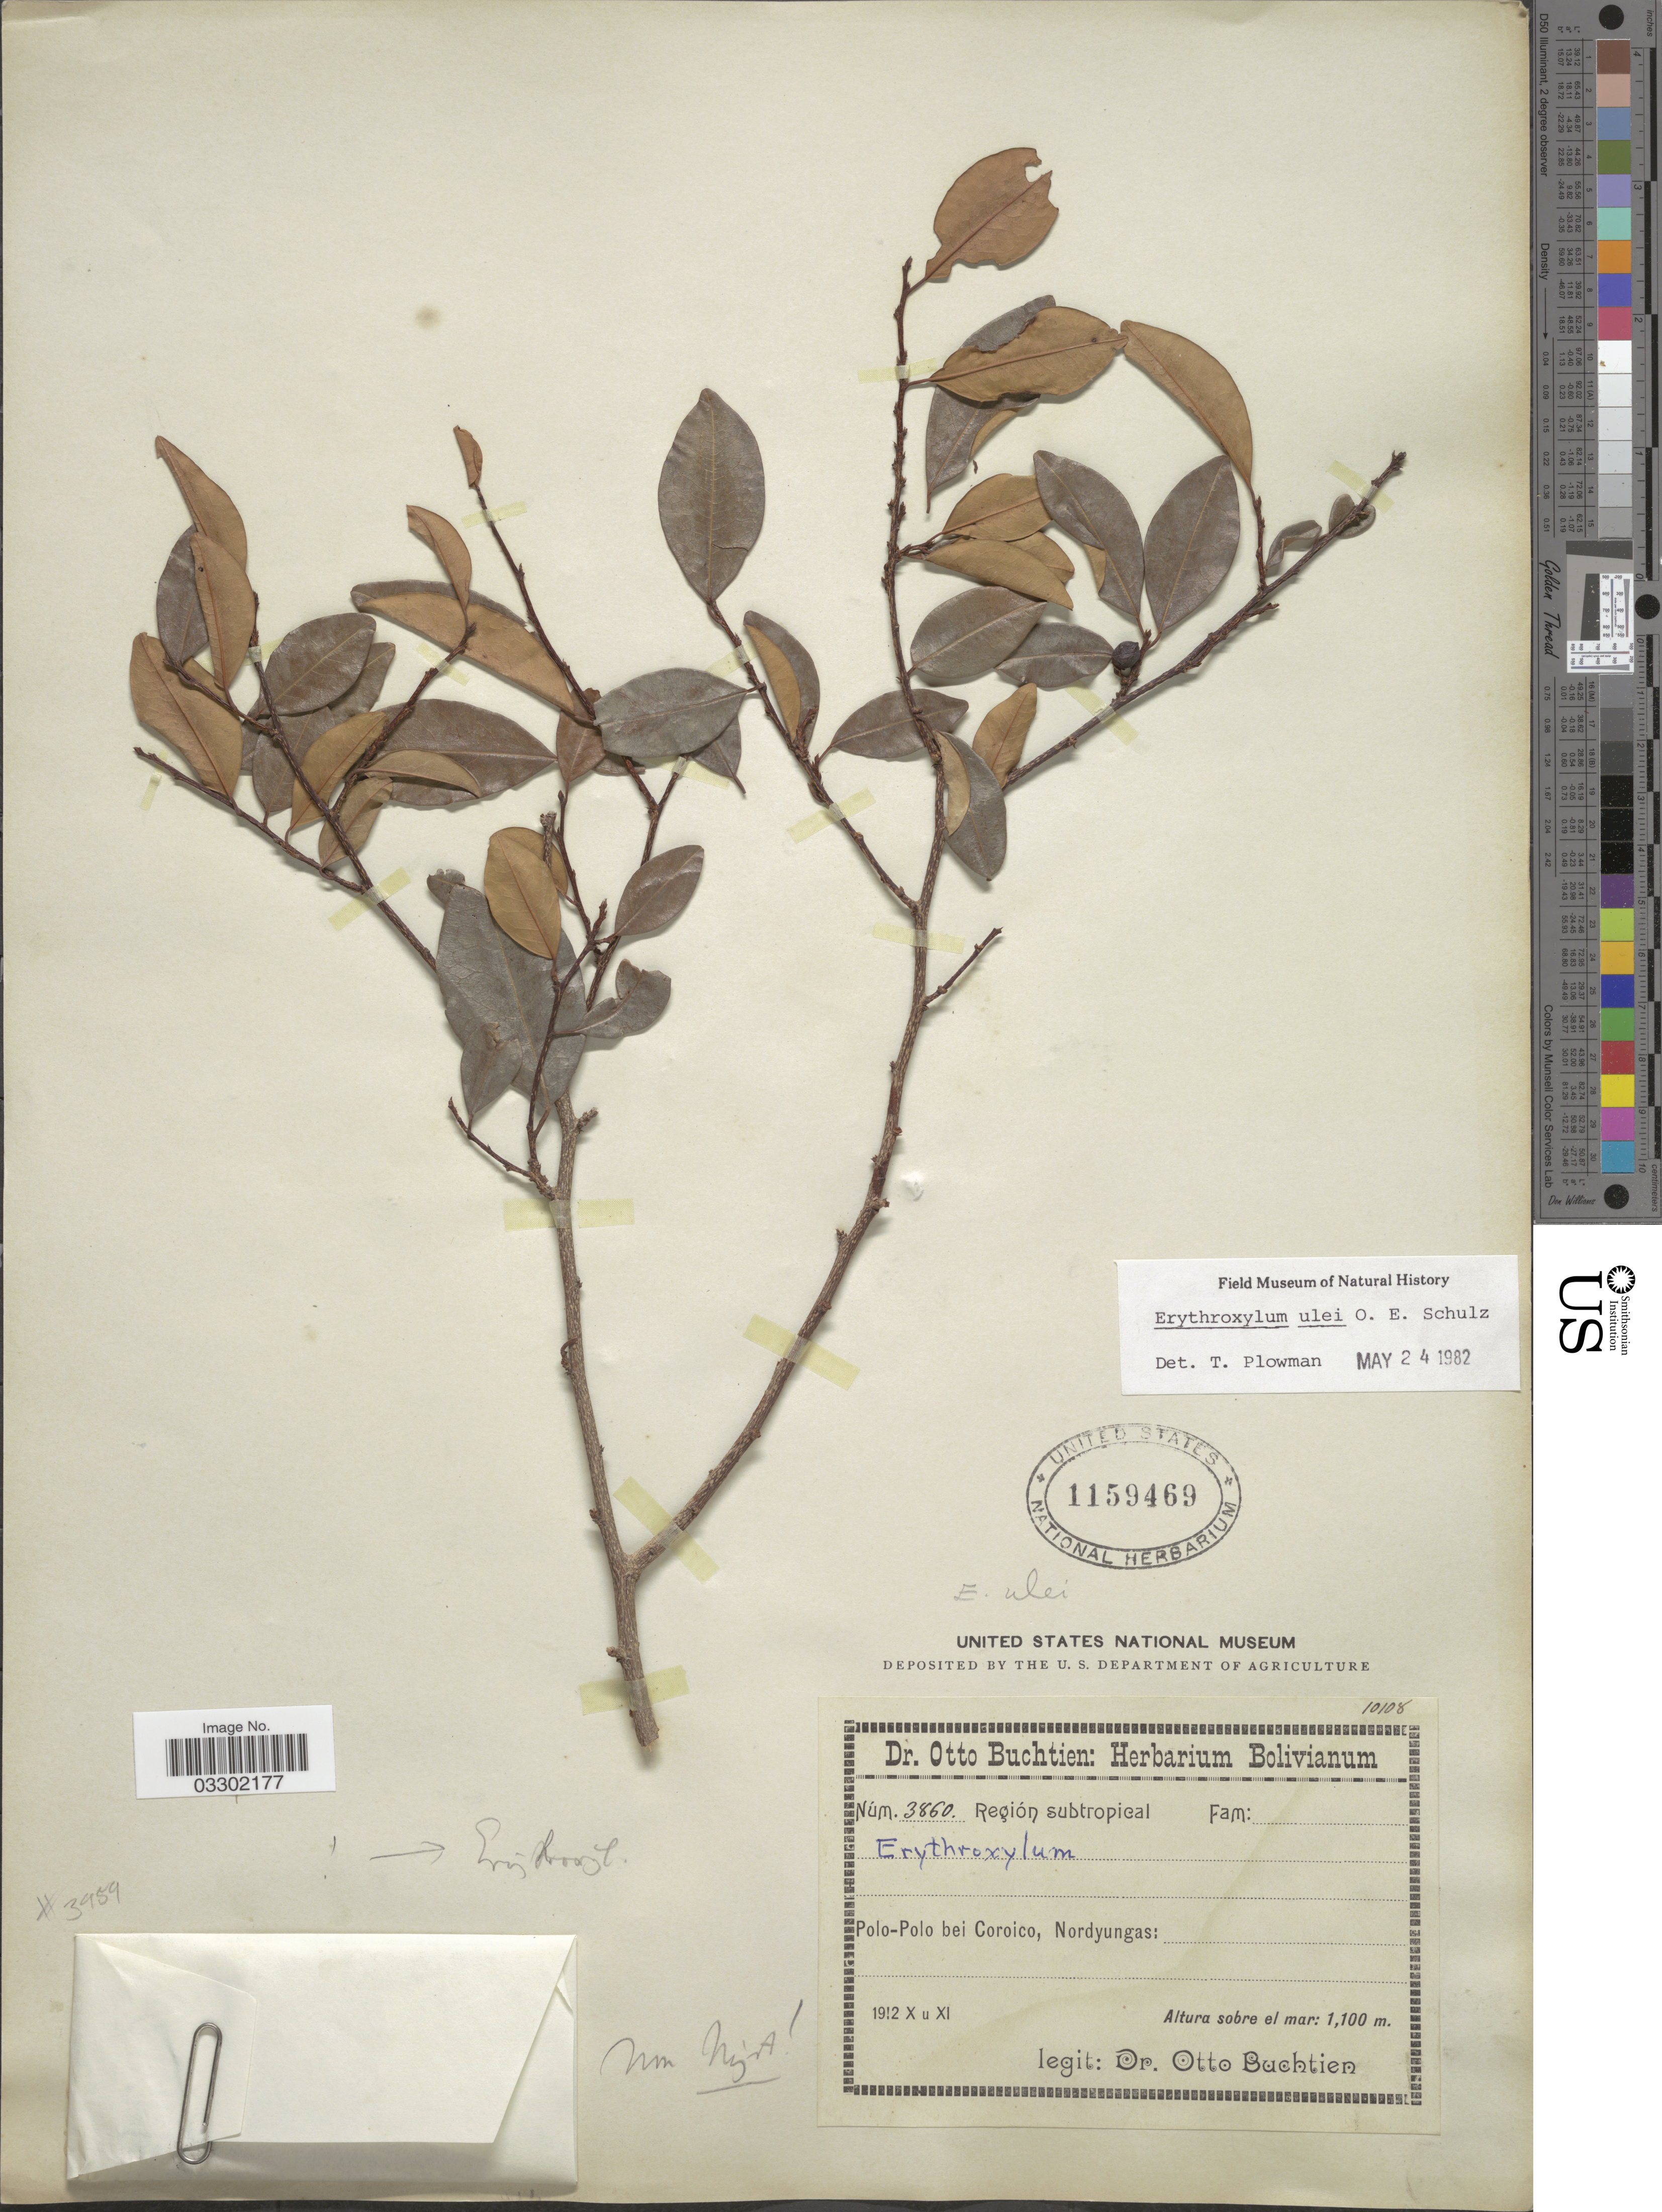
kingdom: Plantae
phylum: Tracheophyta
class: Magnoliopsida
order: Malpighiales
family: Erythroxylaceae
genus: Erythroxylum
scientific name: Erythroxylum ulei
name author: O.E. Schulz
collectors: O. Buchtien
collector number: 3860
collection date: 1912-10/1912-11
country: Bolivia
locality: Región subtropical, Polo-Polo bei Coroico, Nordyungas.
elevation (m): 1100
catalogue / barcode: US 1159469